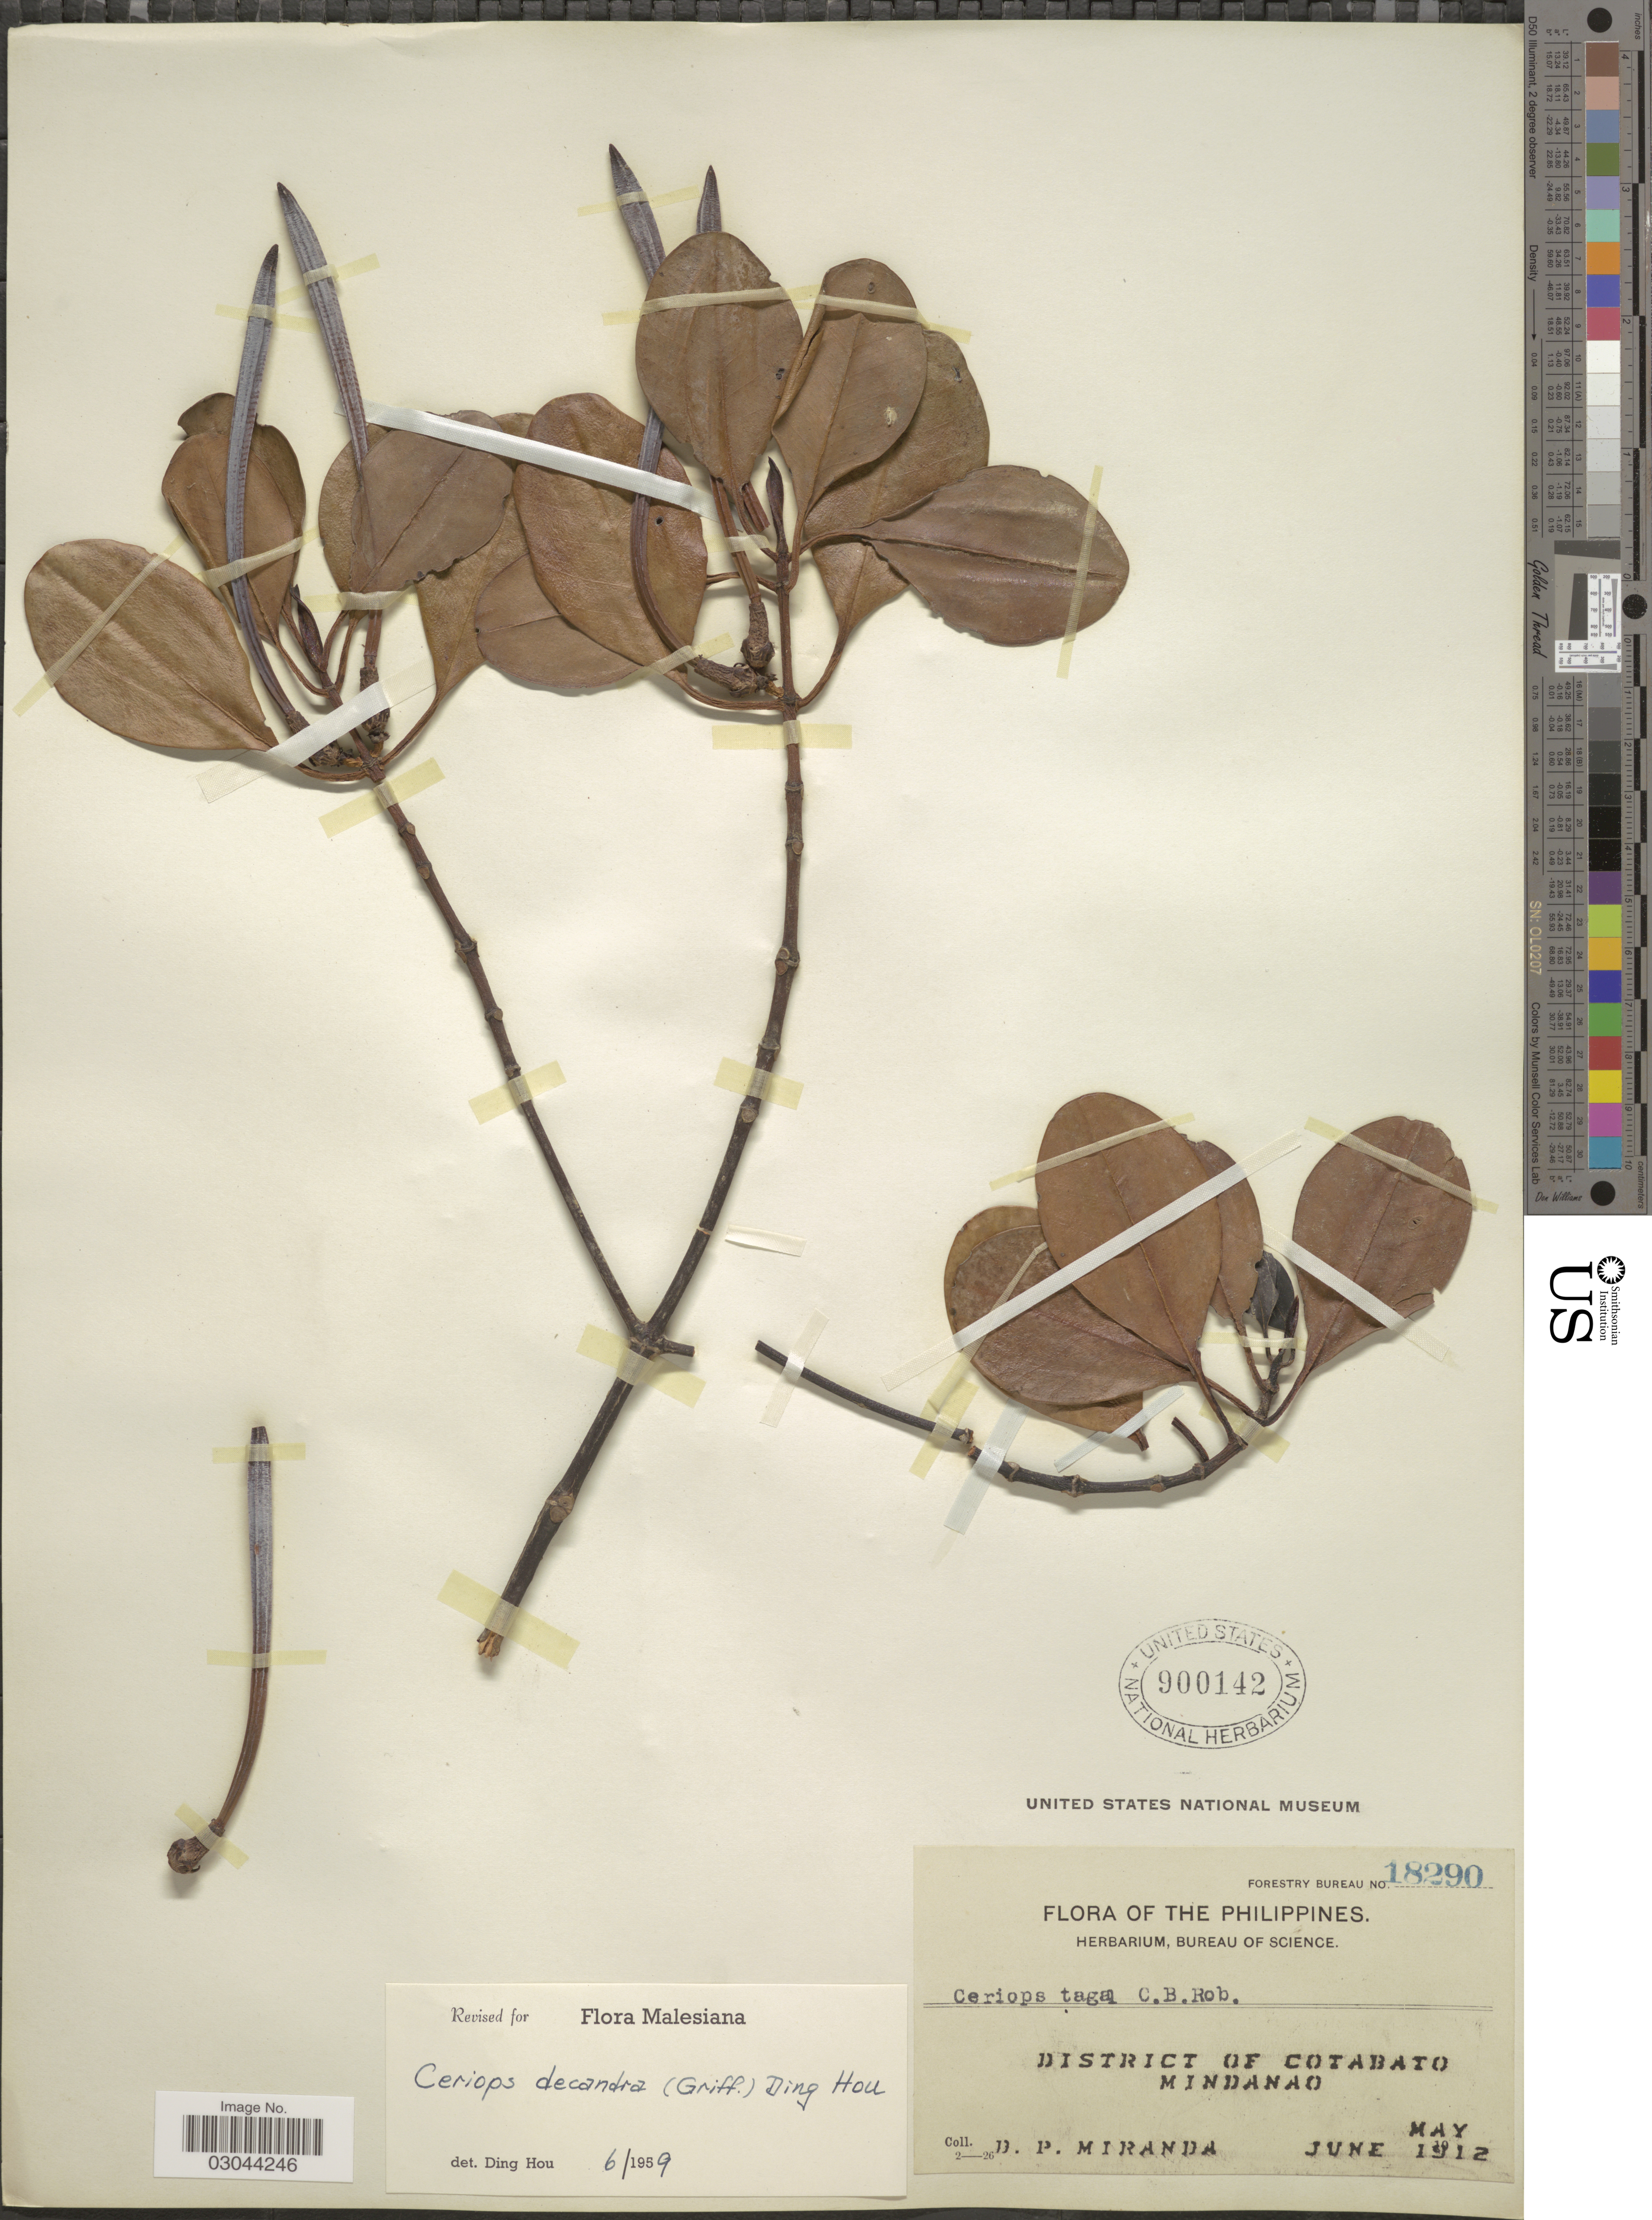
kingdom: Plantae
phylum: Tracheophyta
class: Magnoliopsida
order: Malpighiales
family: Rhizophoraceae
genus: Ceriops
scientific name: Ceriops decandra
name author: (Griff.) Ding Hou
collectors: D. P. Miranda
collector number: Forestry Bureau 18290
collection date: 1912-05/1912-06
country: Philippines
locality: District of Cotabato. Mindanao.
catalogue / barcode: US 900142